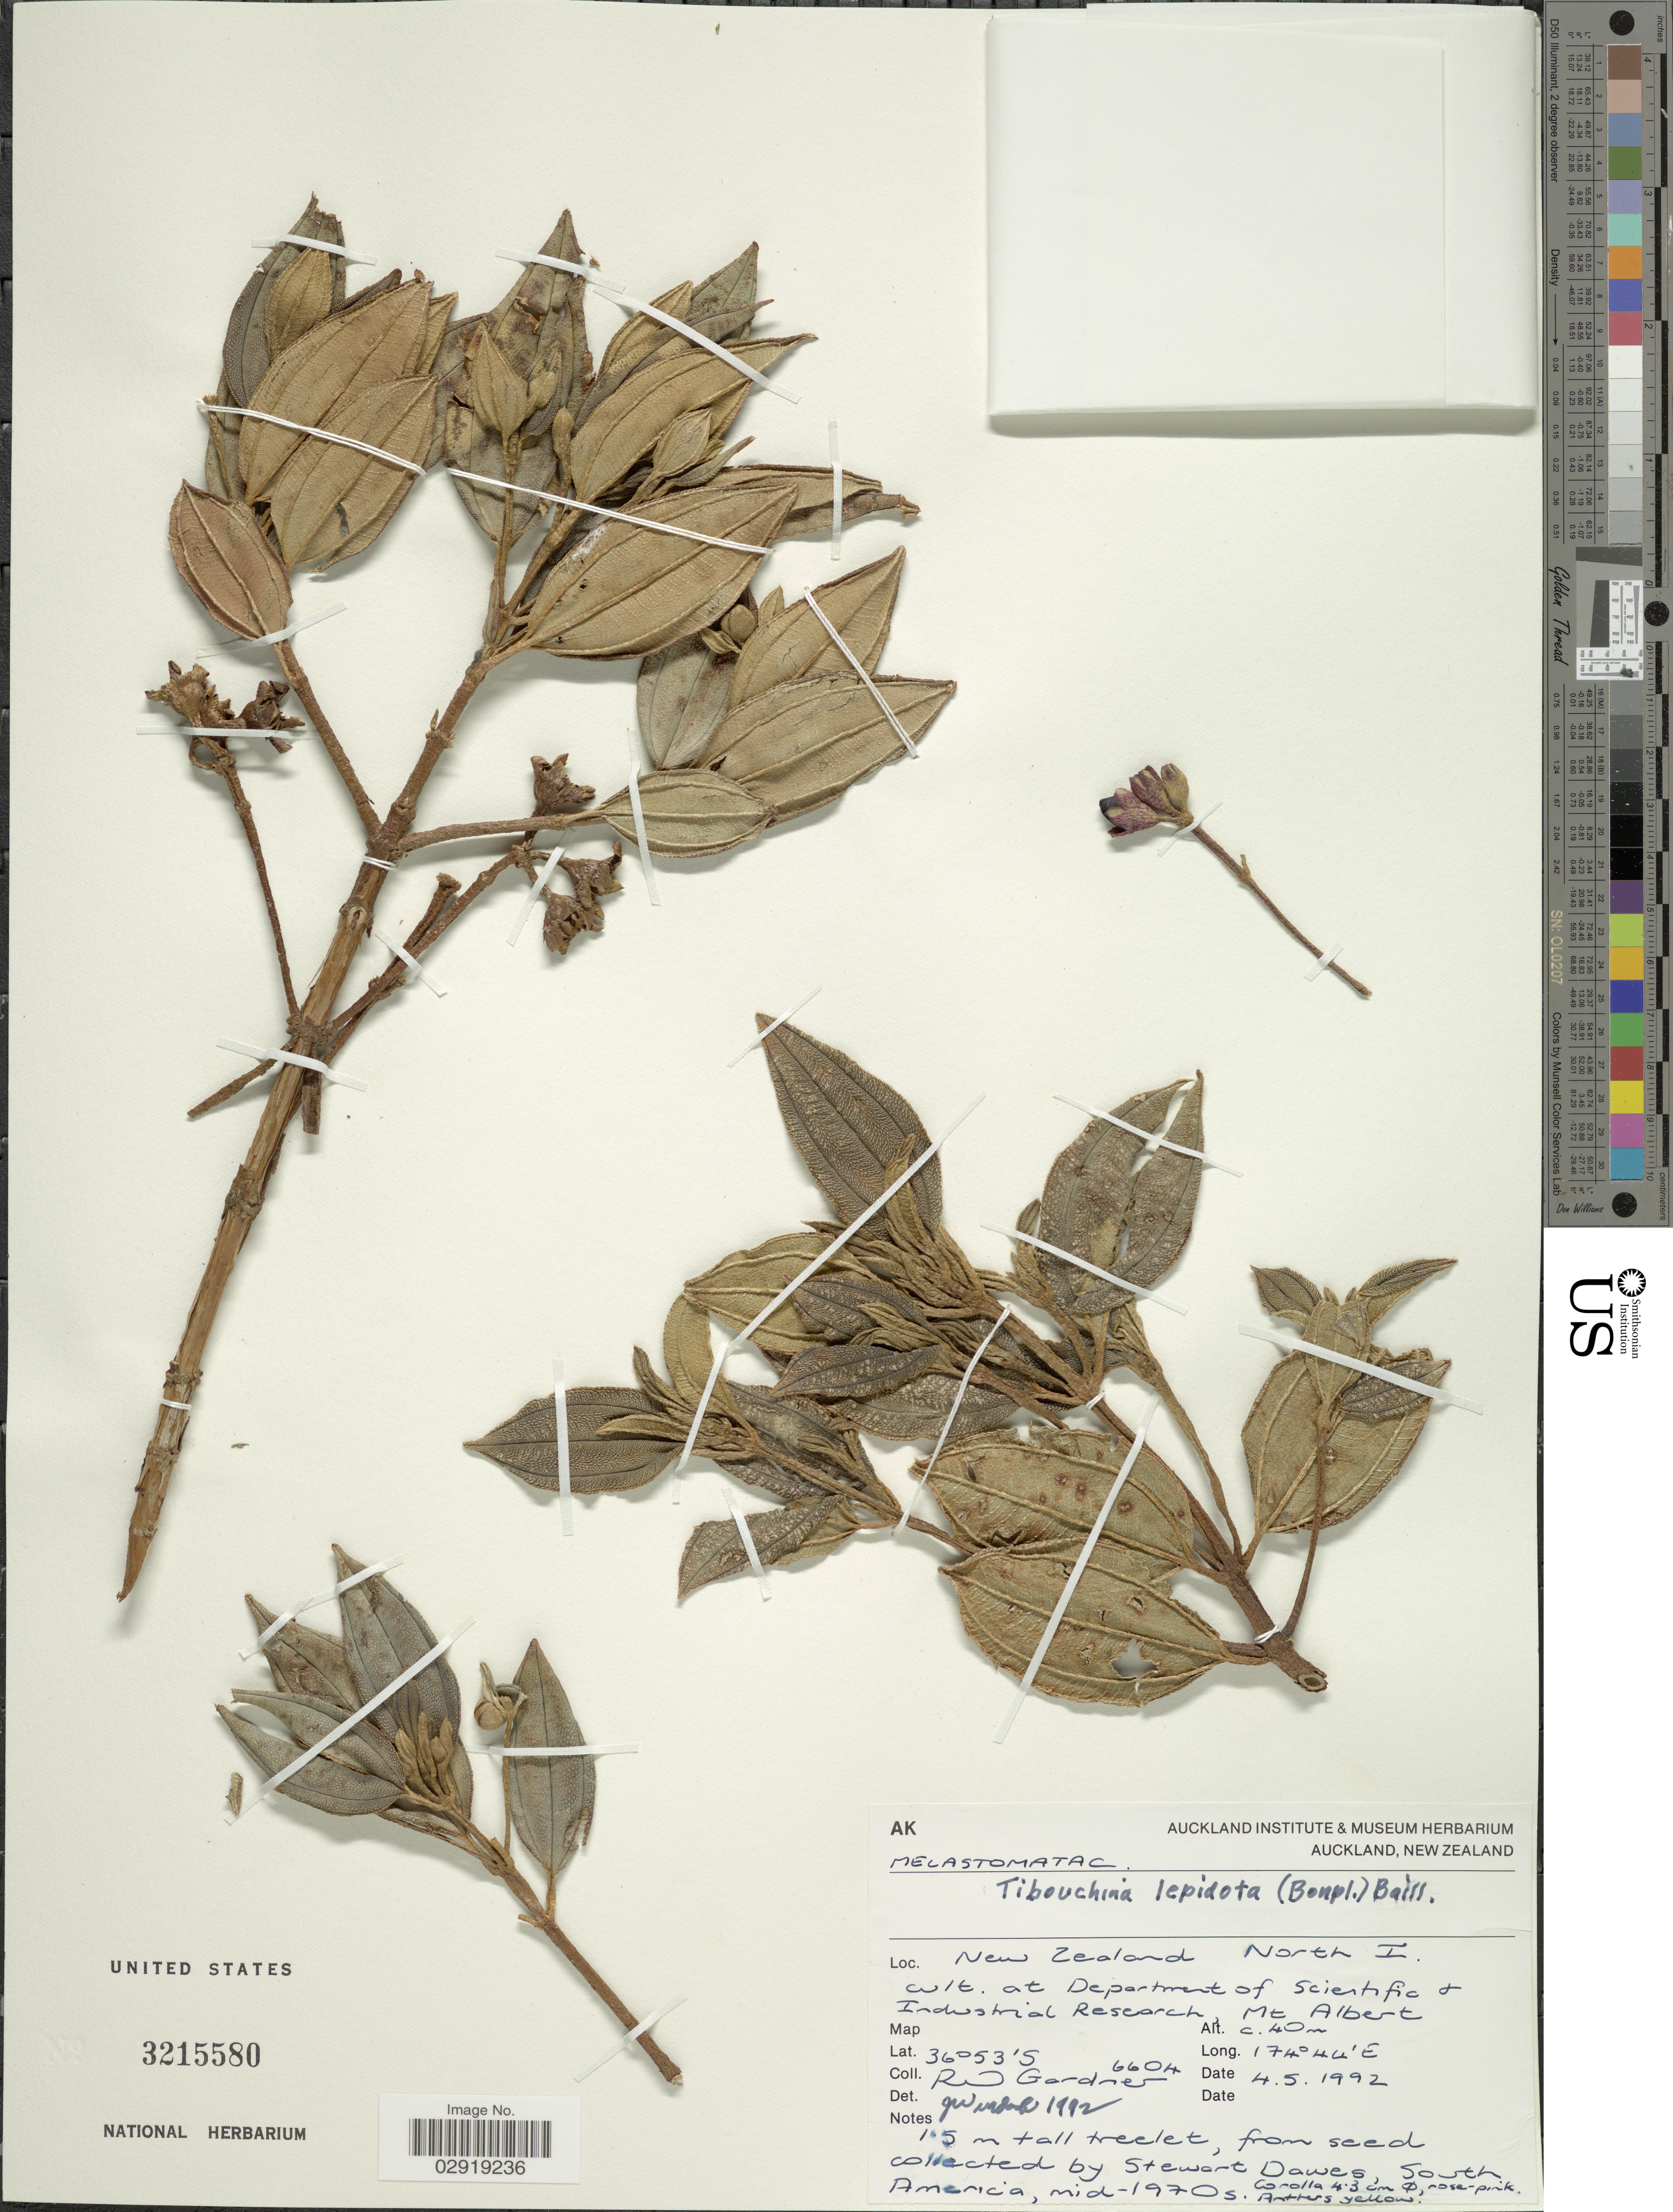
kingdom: Plantae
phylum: Tracheophyta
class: Magnoliopsida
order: Myrtales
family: Melastomataceae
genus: Tibouchina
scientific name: Tibouchina lepidota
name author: (Bonpl.) Baill.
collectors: R. O. Gardner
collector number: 6604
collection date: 1992-05-04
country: New Zealand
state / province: Auckland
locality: North I. cult. at Department of Scientific & Industrial Research, Mt. Albert.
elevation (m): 40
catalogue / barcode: US 3215580